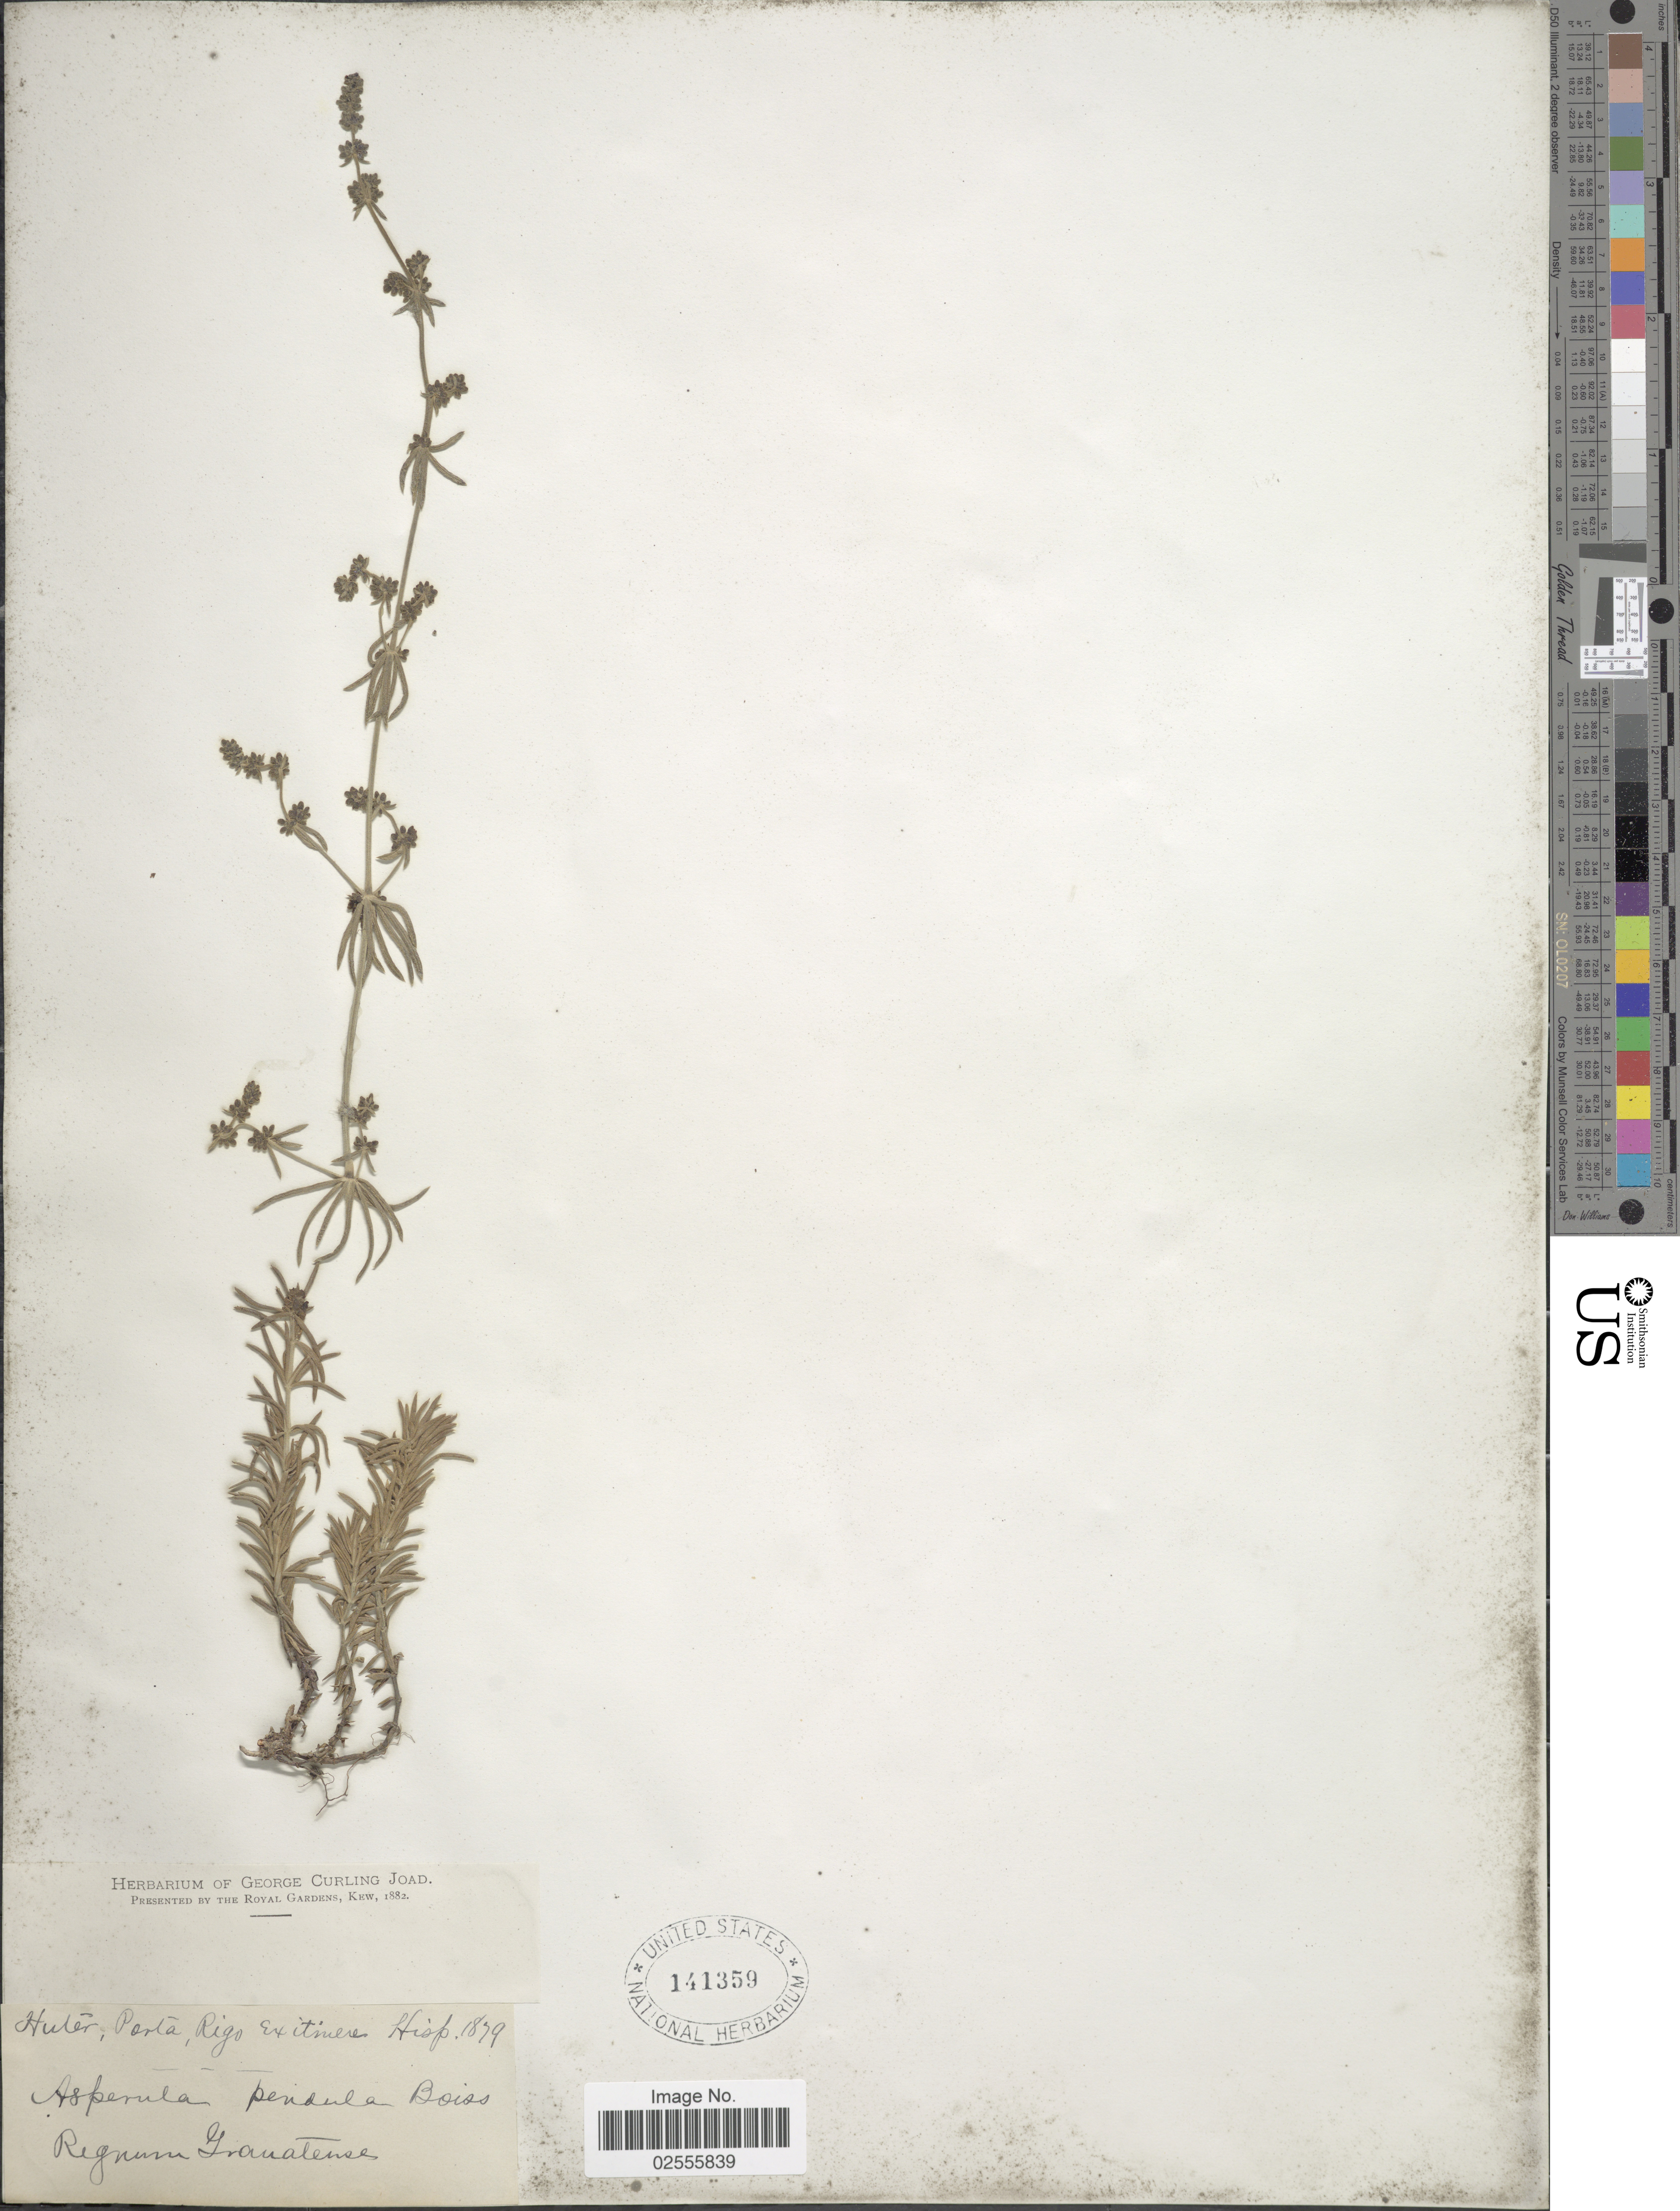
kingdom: Plantae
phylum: Tracheophyta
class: Magnoliopsida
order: Gentianales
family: Rubiaceae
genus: Asperula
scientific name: Asperula pendula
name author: Boiss.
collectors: -. Huter, -- Porta & -- Rigo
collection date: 1879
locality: Exitinere Hisp., Rignum Granatense.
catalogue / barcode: US 141359